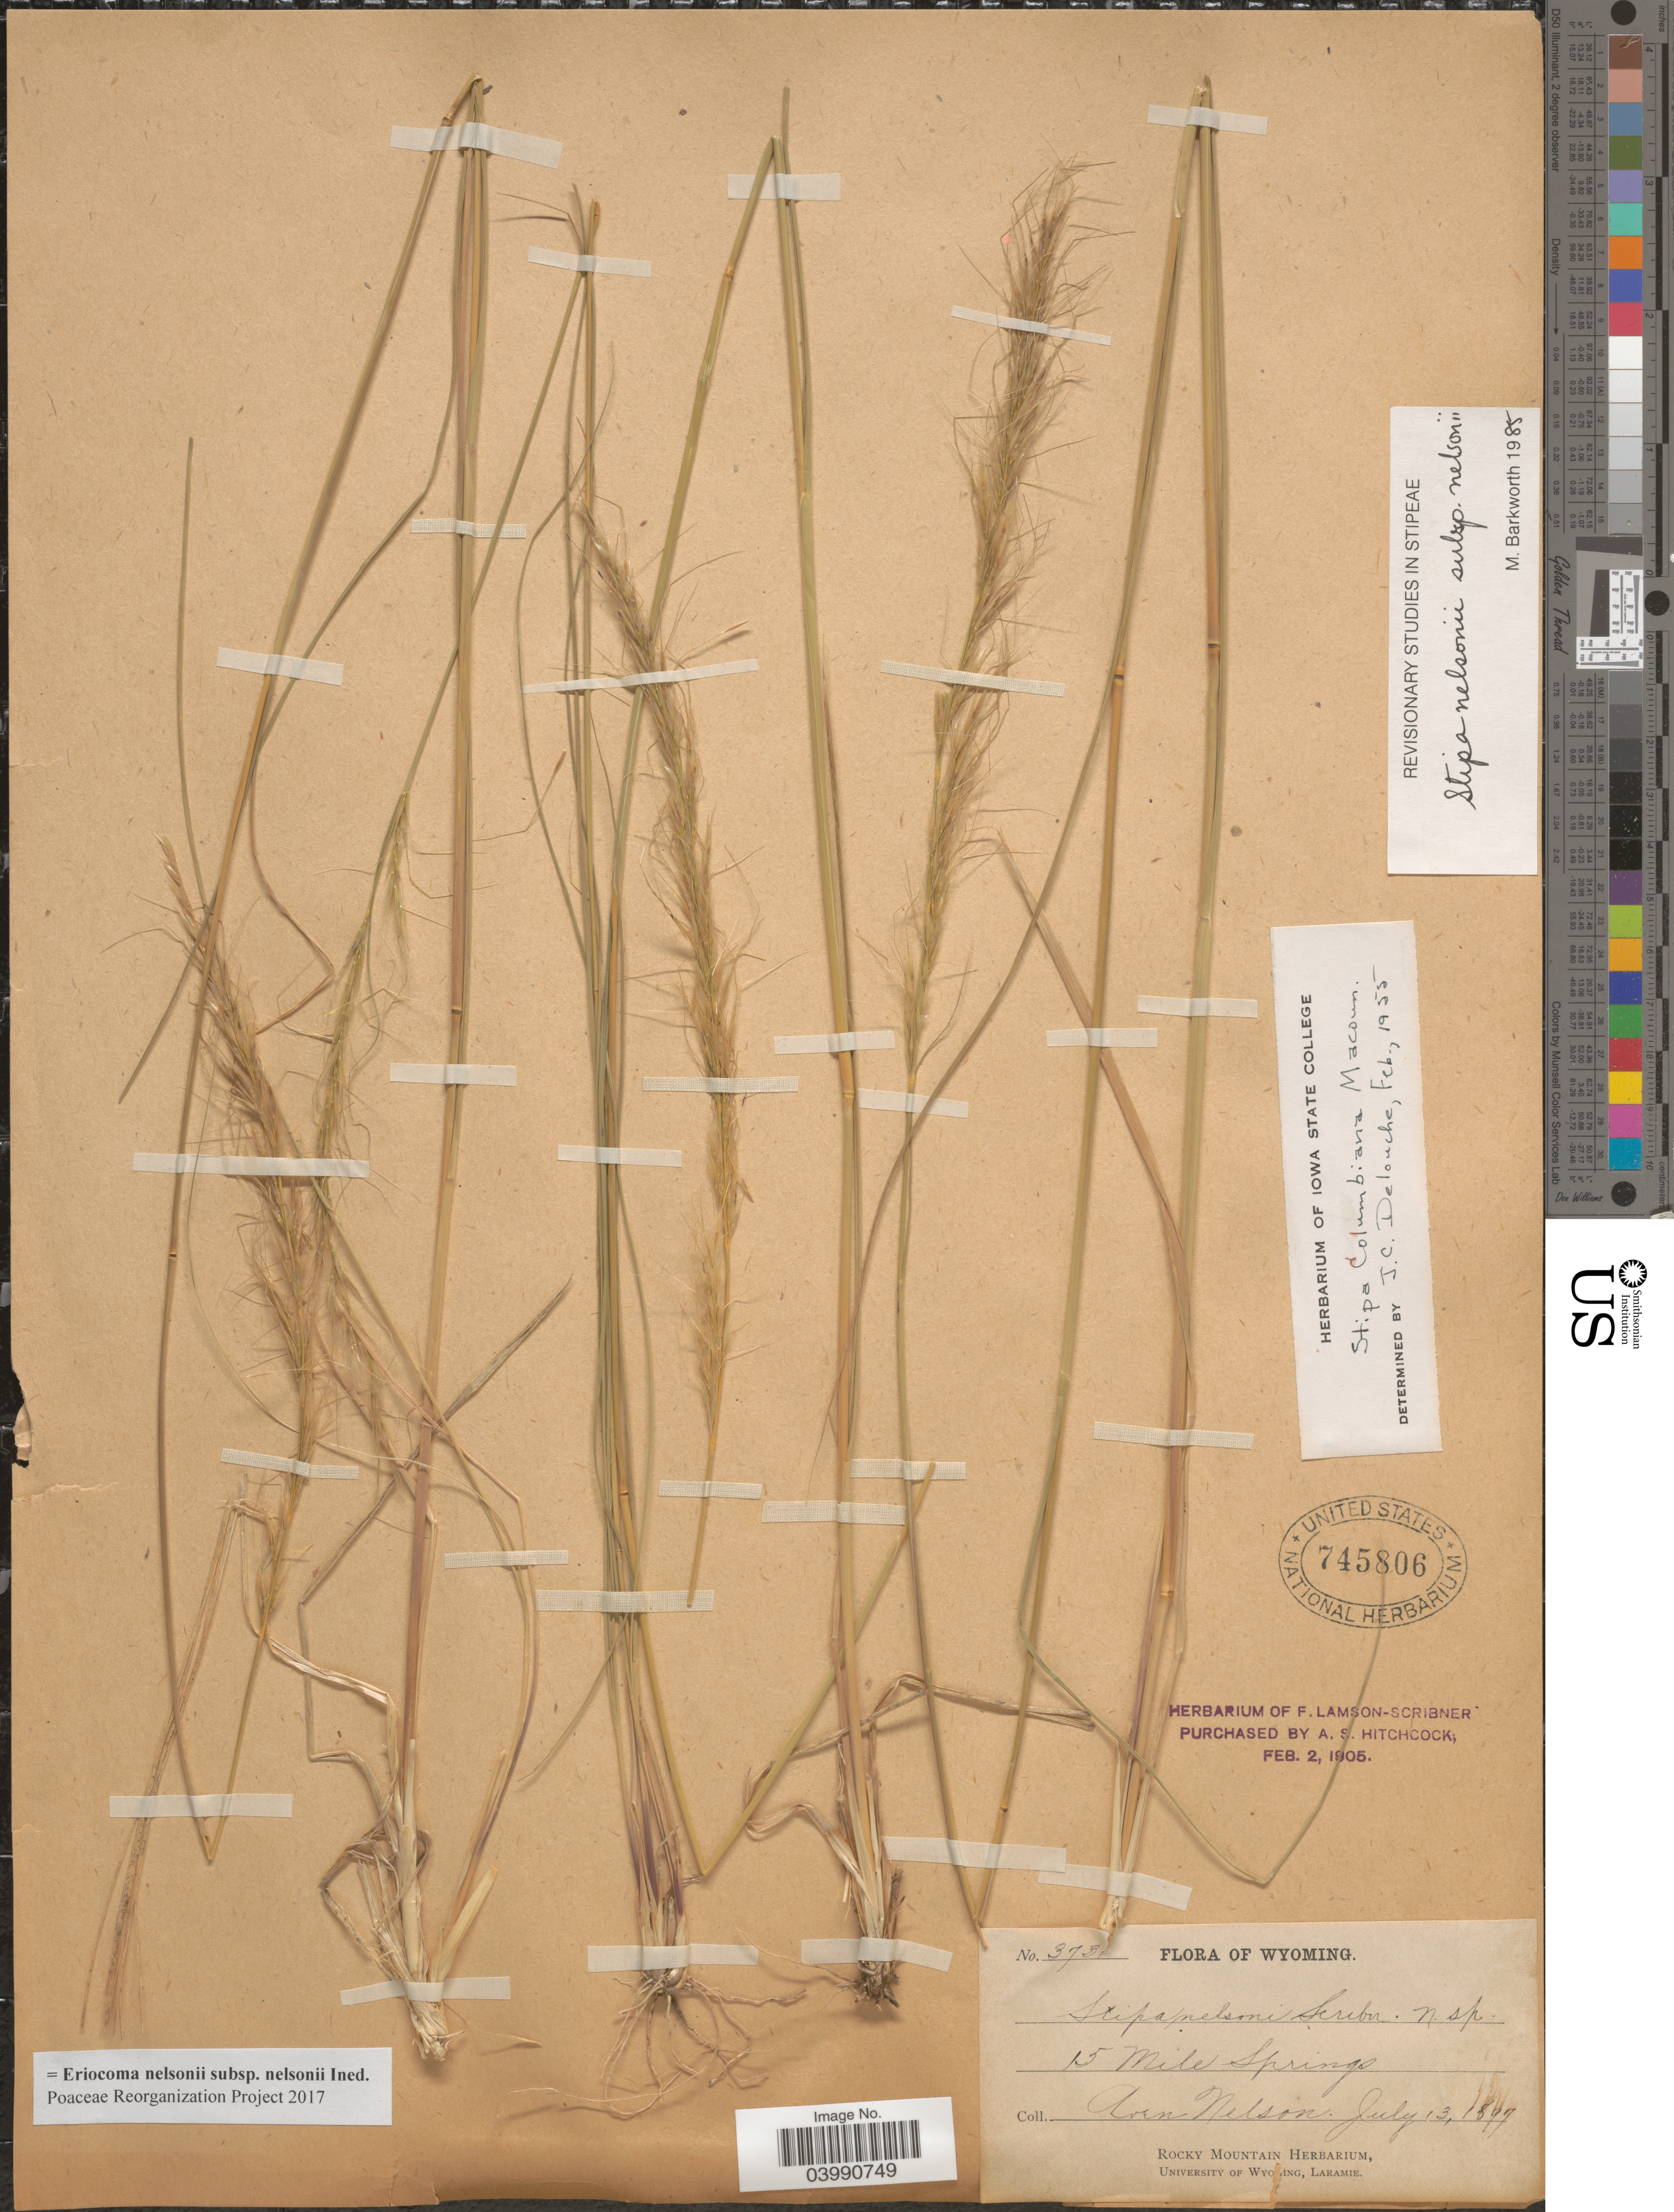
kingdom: Plantae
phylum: Tracheophyta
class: Liliopsida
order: Poales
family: Poaceae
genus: Eriocoma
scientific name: Eriocoma nelsonii subsp. nelsonii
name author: (Scribn.) Romasch.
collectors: A. Nelson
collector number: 3731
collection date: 1897-07-13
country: United States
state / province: Wyoming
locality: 15 Mile Springs.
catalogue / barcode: US 745806